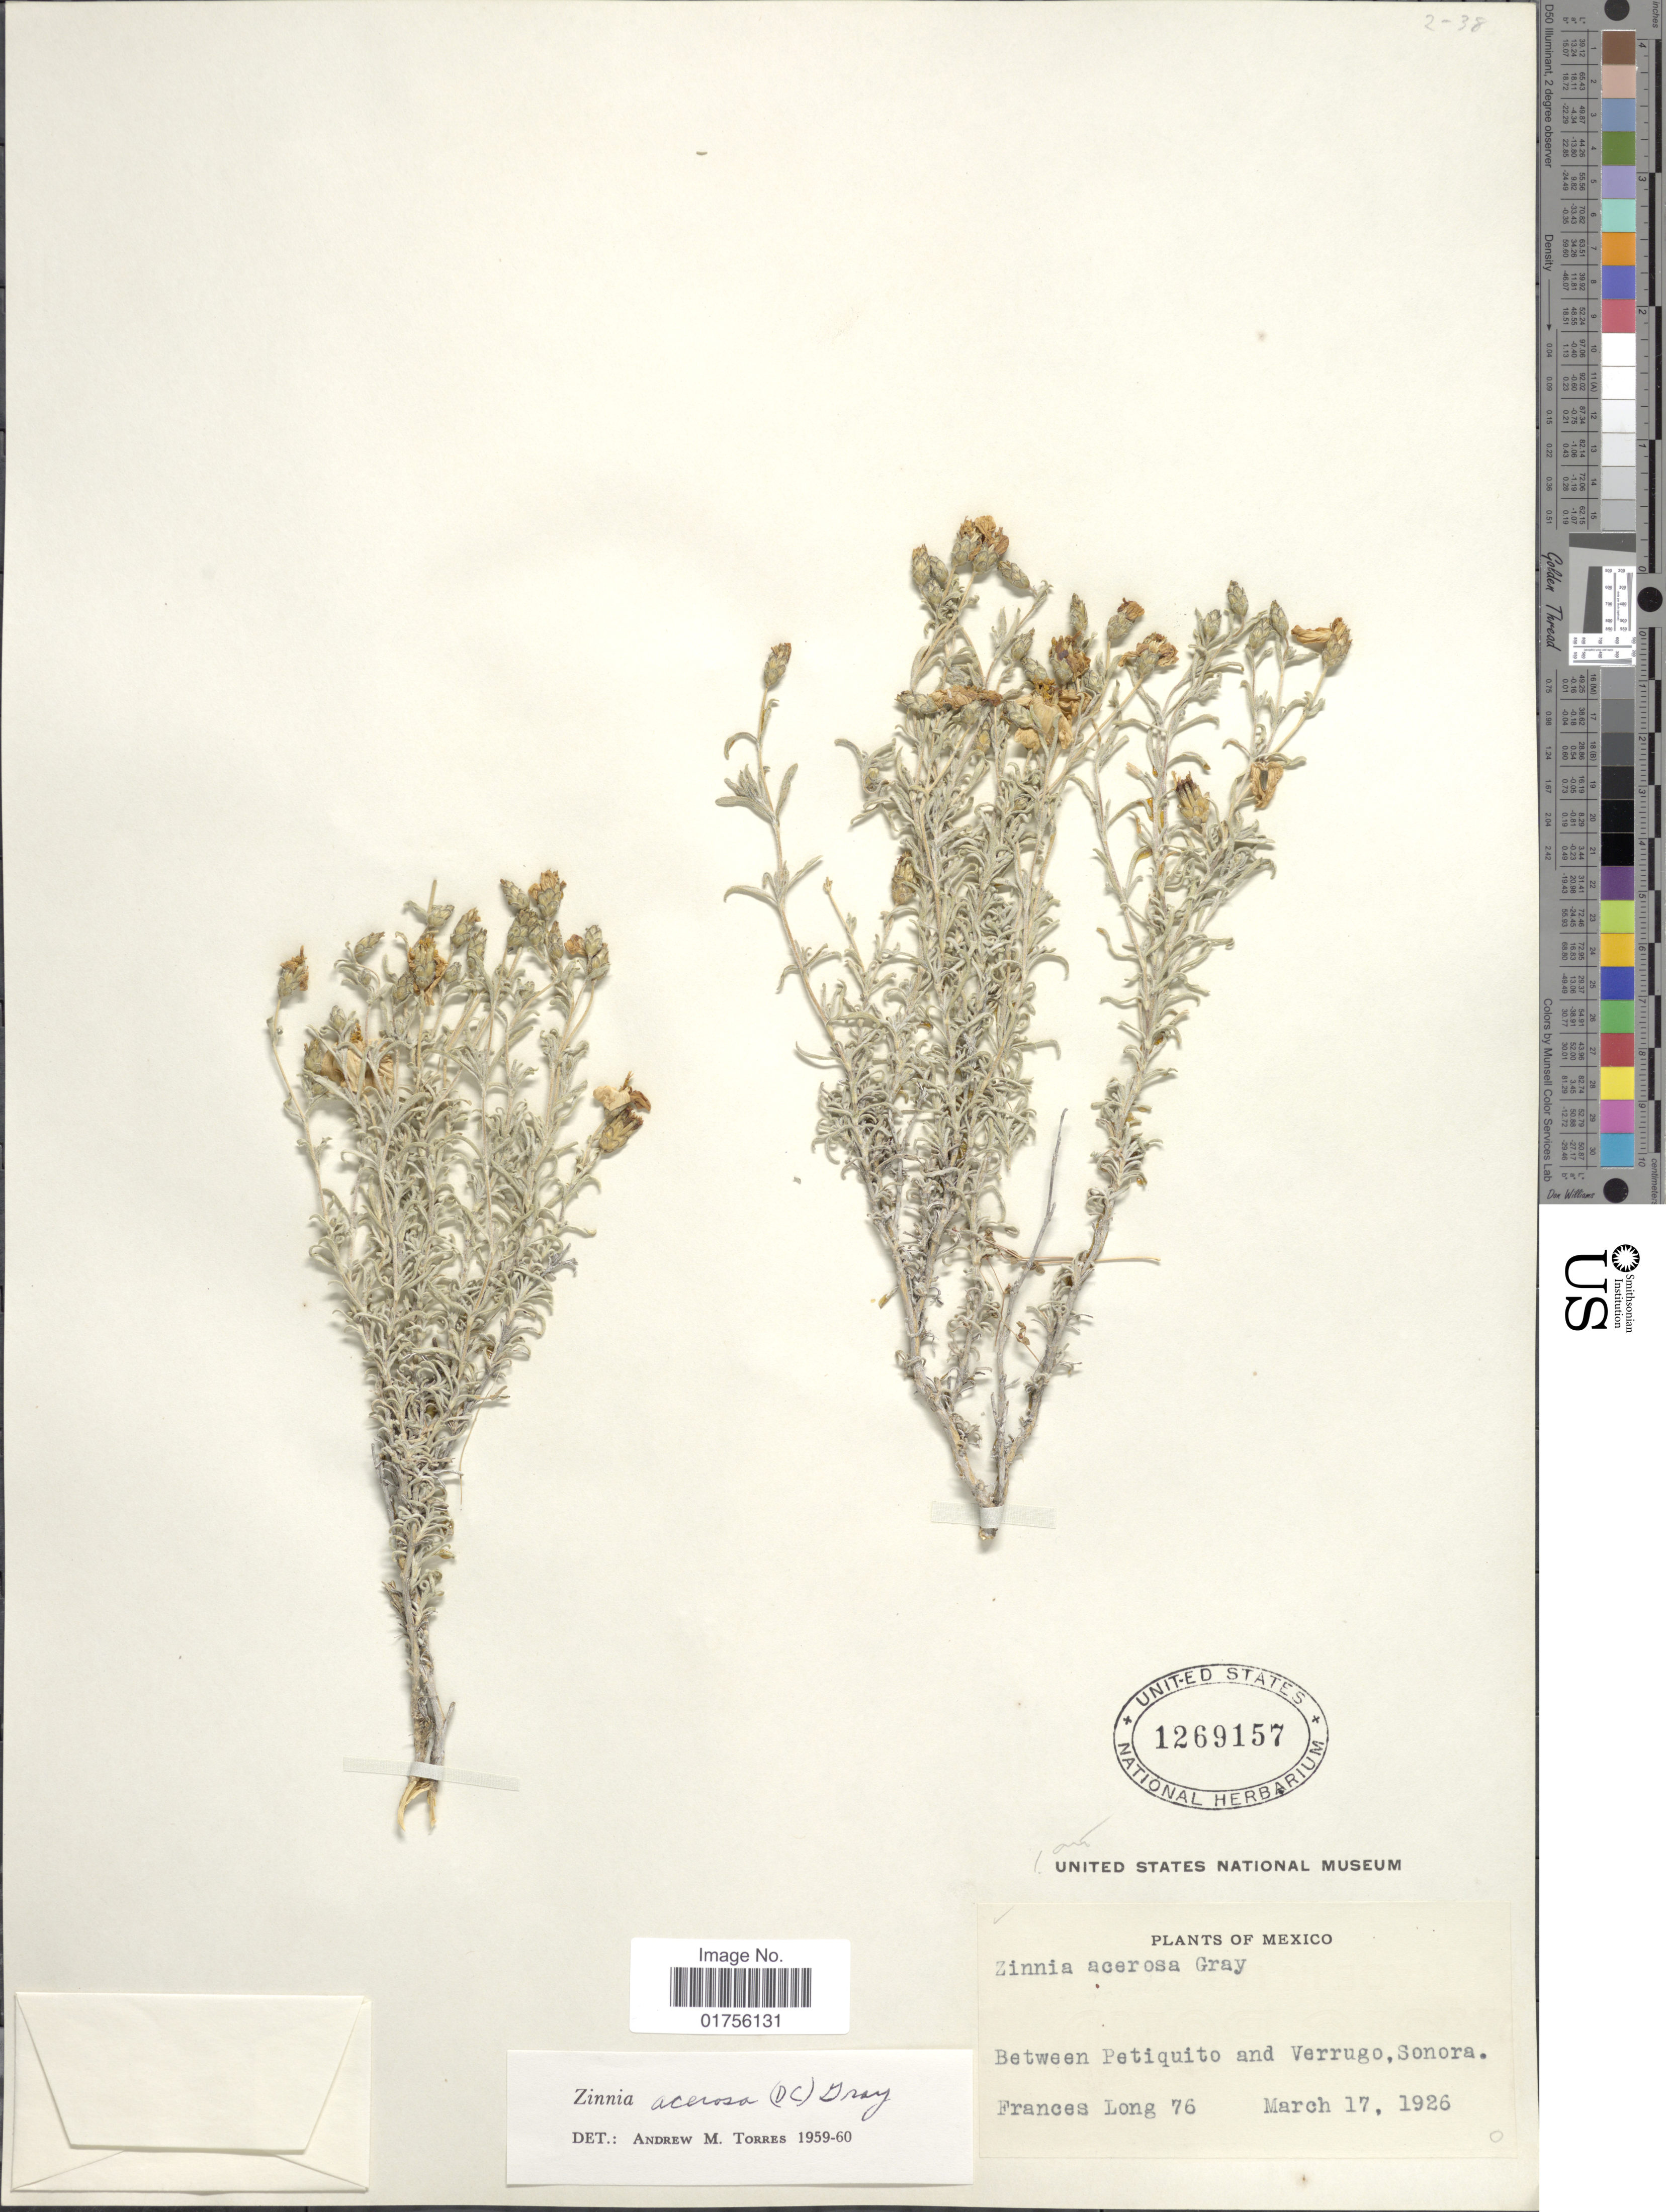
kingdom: Plantae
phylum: Tracheophyta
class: Magnoliopsida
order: Asterales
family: Asteraceae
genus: Zinnia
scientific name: Zinnia acerosa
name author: (DC.) A. Gray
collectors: F. Long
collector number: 76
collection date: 1926-03-17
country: Mexico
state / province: Sonora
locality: Between Petiquito and Verrugo, Sonora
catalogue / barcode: US 1269157